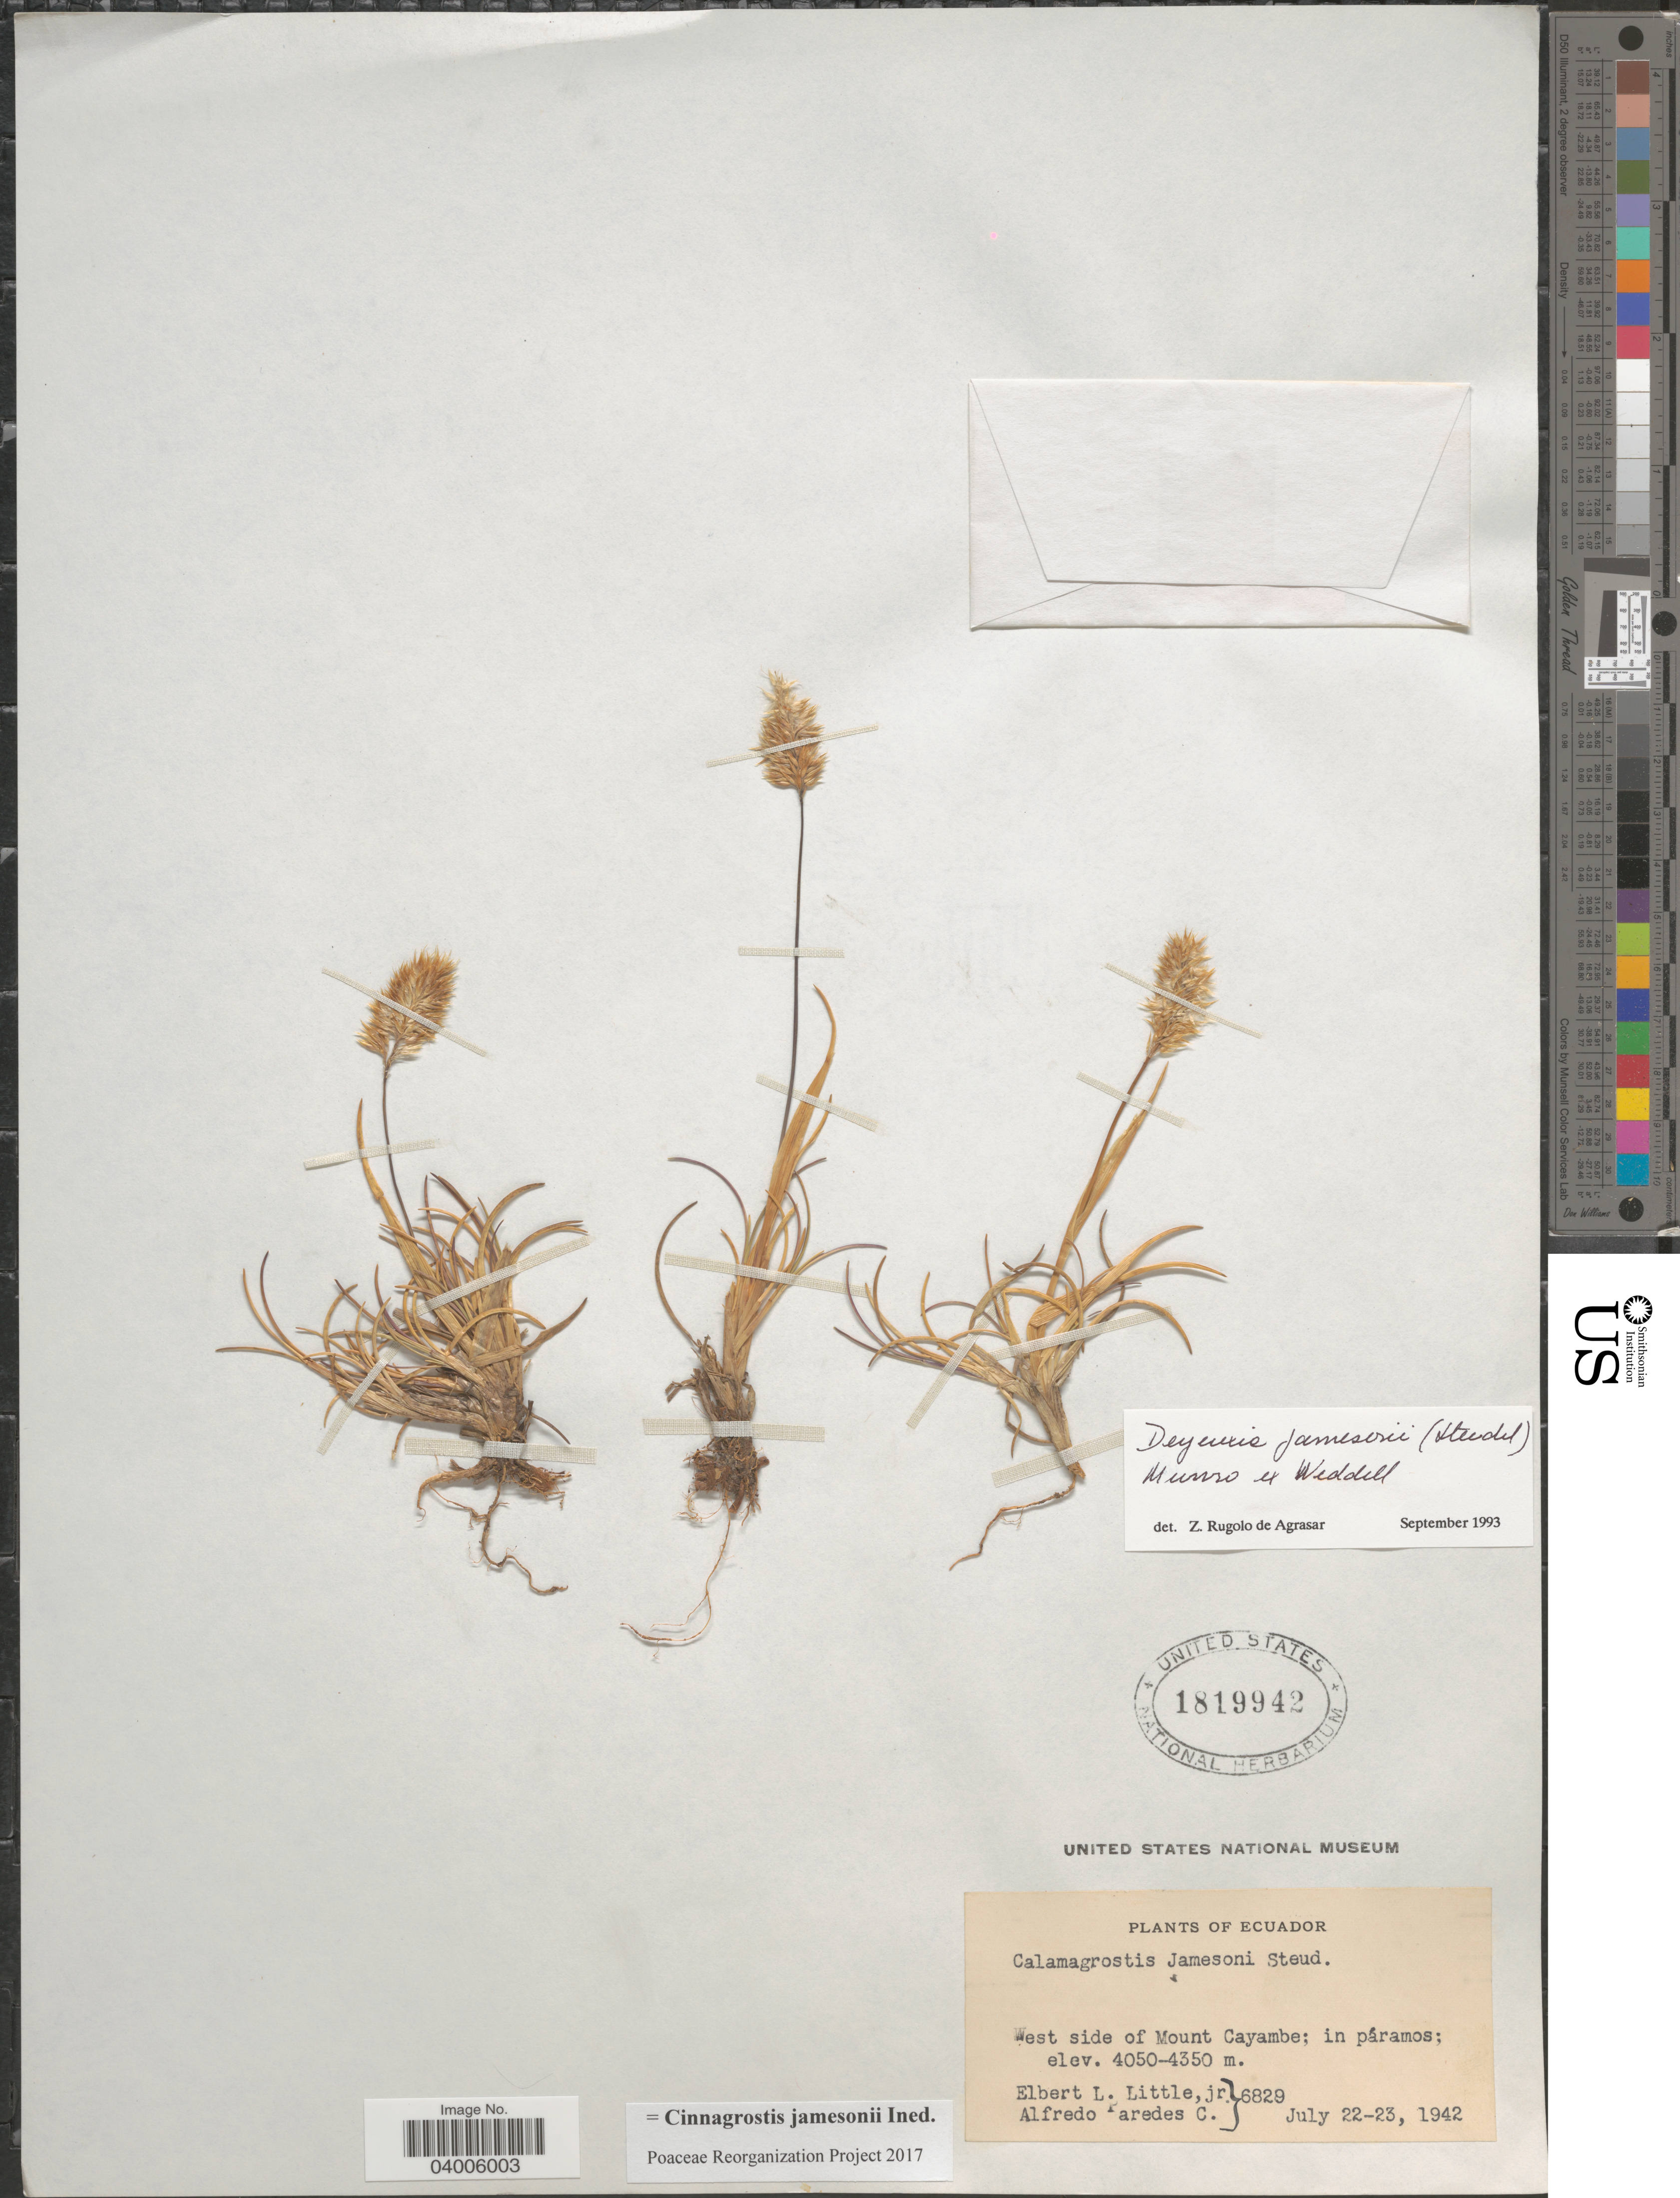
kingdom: Plantae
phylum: Tracheophyta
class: Liliopsida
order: Poales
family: Poaceae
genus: Cinnagrostis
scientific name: Cinnagrostis jamesonii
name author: (Steud.) P.M. Peterson et al.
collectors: E. L. Little & A. Paredes C.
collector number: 6829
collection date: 1942-07-22/1942-07-23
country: Ecuador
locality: West side of Mount Cayambe; in páramos.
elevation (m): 4050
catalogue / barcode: US 1819942